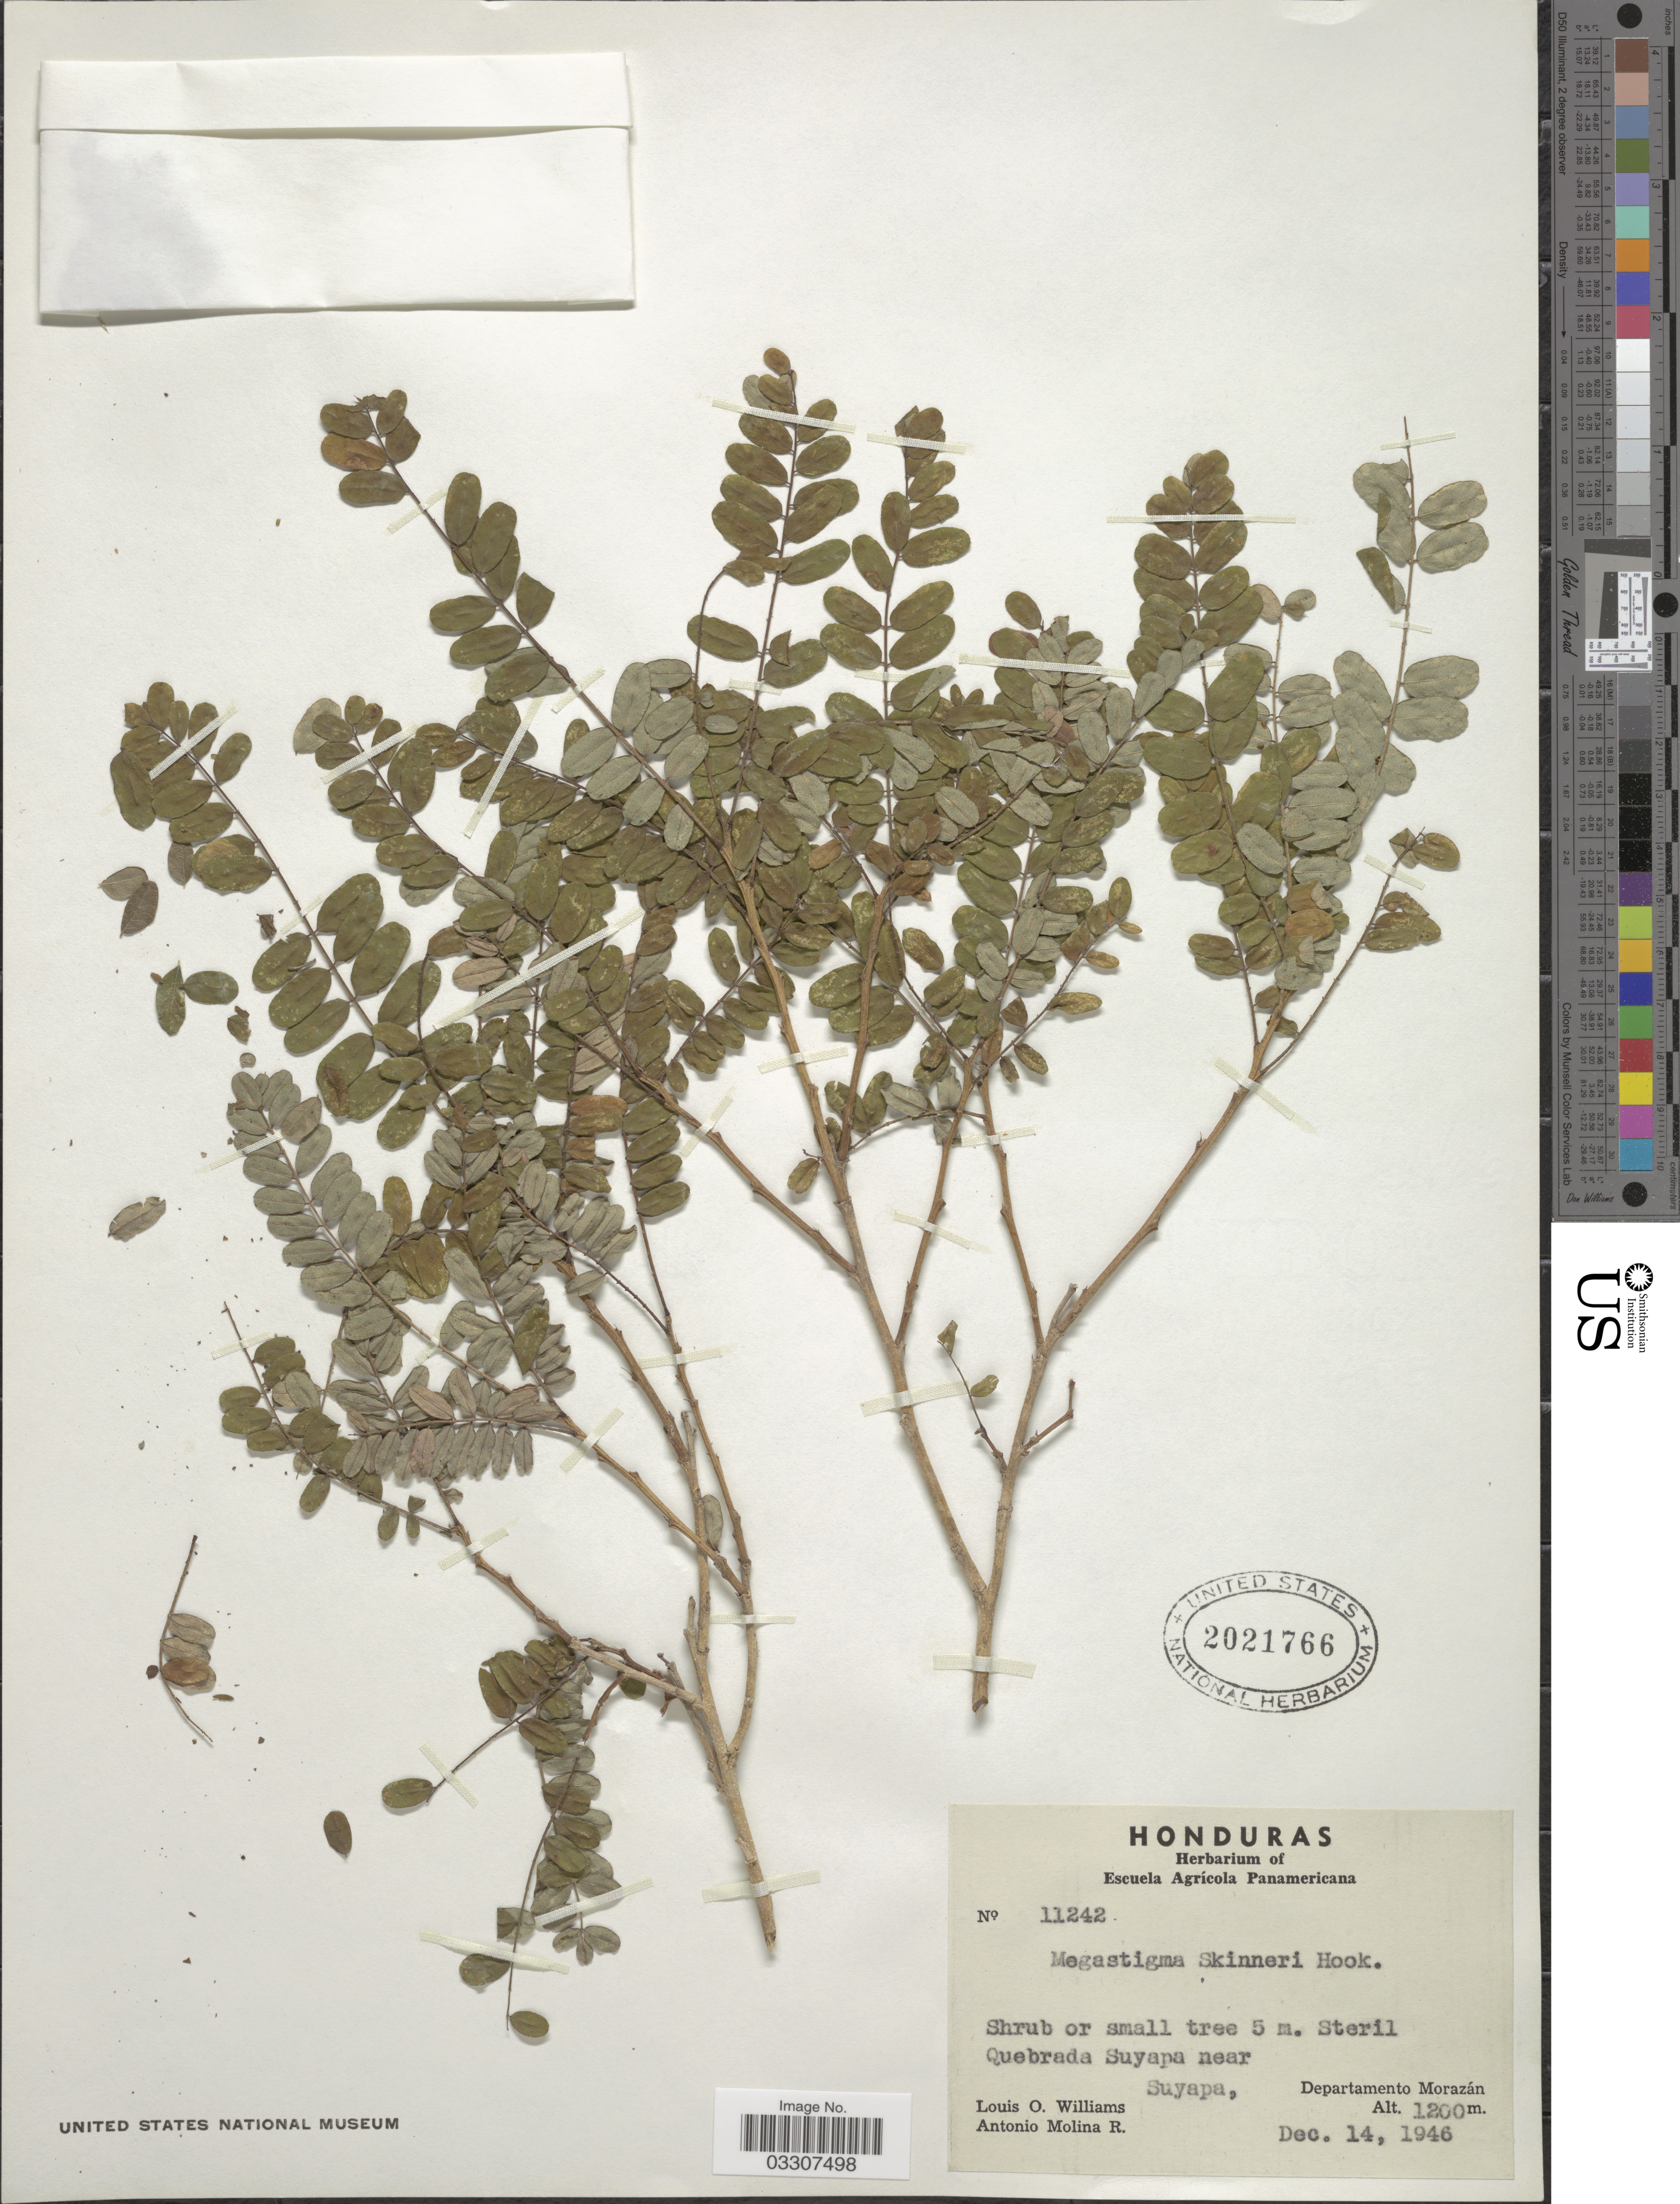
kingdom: Plantae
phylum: Tracheophyta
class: Magnoliopsida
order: Fabales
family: Fabaceae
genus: Dalea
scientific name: Dalea sp.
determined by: Trujillo, A. M.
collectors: L. O. Williams & A. Molina R.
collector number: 11242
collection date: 1946-12-14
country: Honduras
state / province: Fco. Morazán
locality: Quebrada Suyapa near Suyapa, Departamento Morazán.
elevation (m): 1200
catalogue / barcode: US 2021766